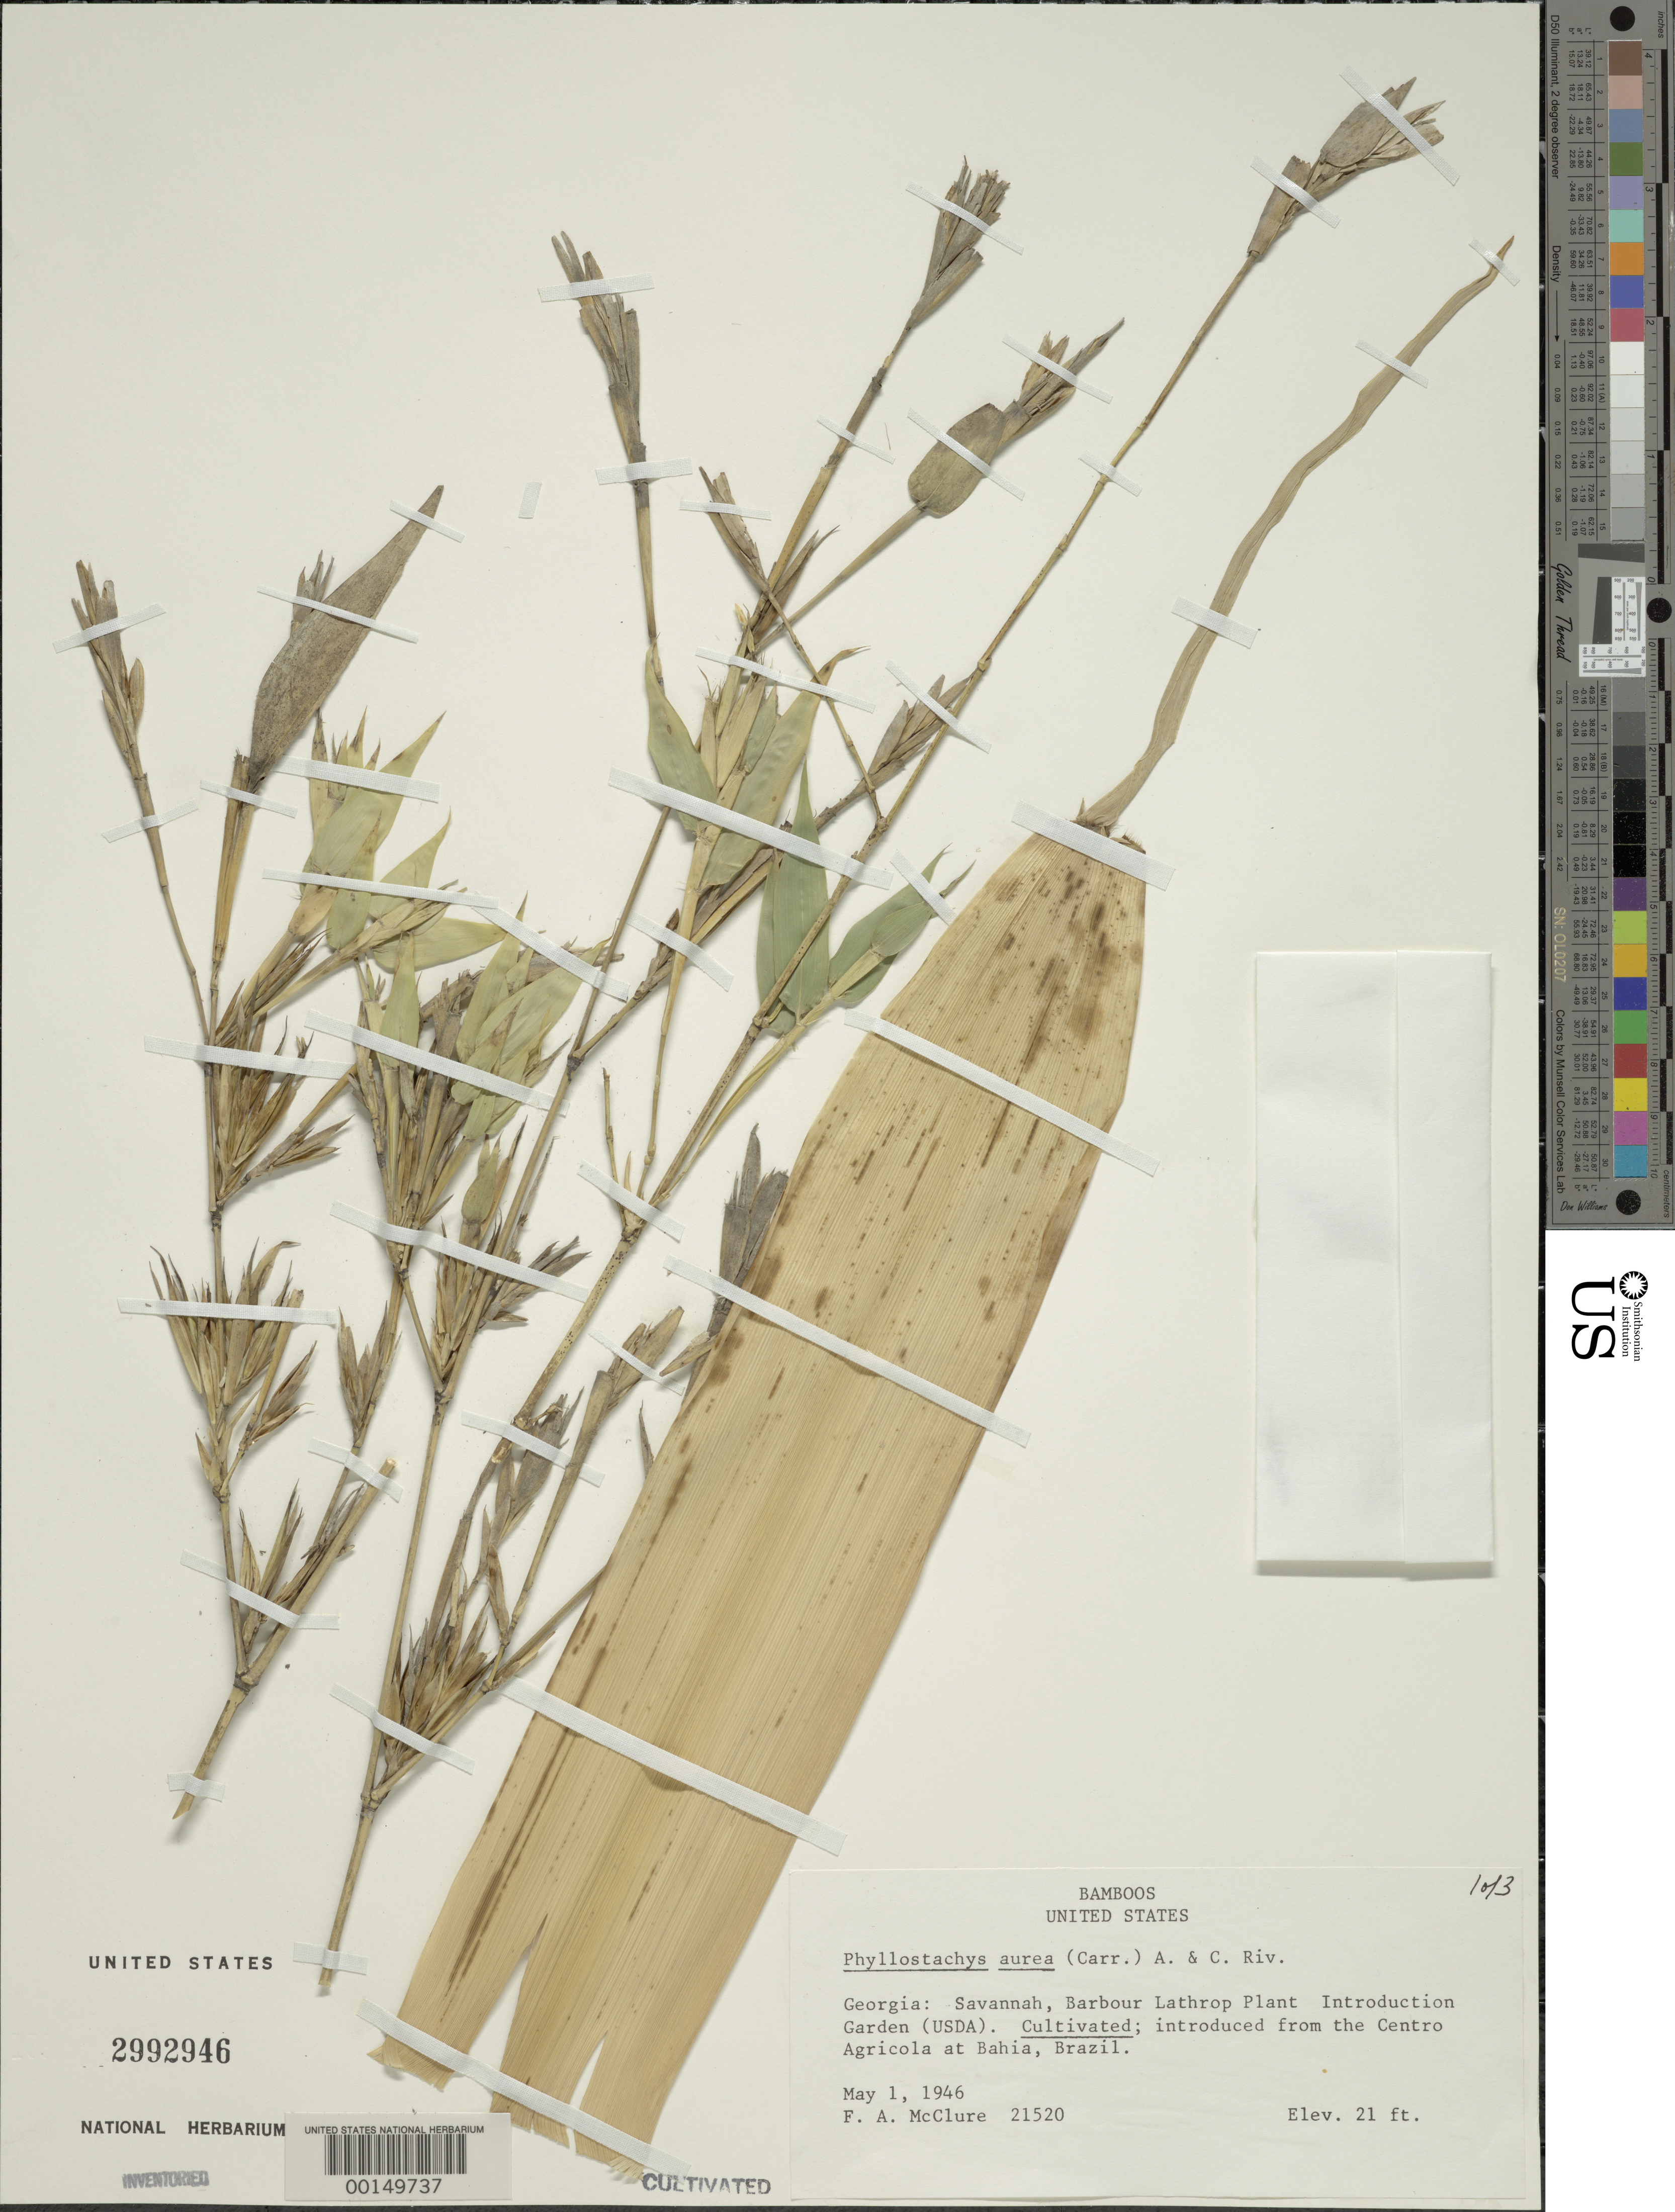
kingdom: Plantae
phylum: Tracheophyta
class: Liliopsida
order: Poales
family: Poaceae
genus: Phyllostachys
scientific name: Phyllostachys aurea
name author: Rivière & C. Rivière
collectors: F. A. McClure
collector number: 21520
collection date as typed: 01 May 1946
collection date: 1946-05-01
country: United States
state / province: Georgia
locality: Savannah, barbour lathrop plant intro. garden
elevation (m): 6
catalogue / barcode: US 2992946